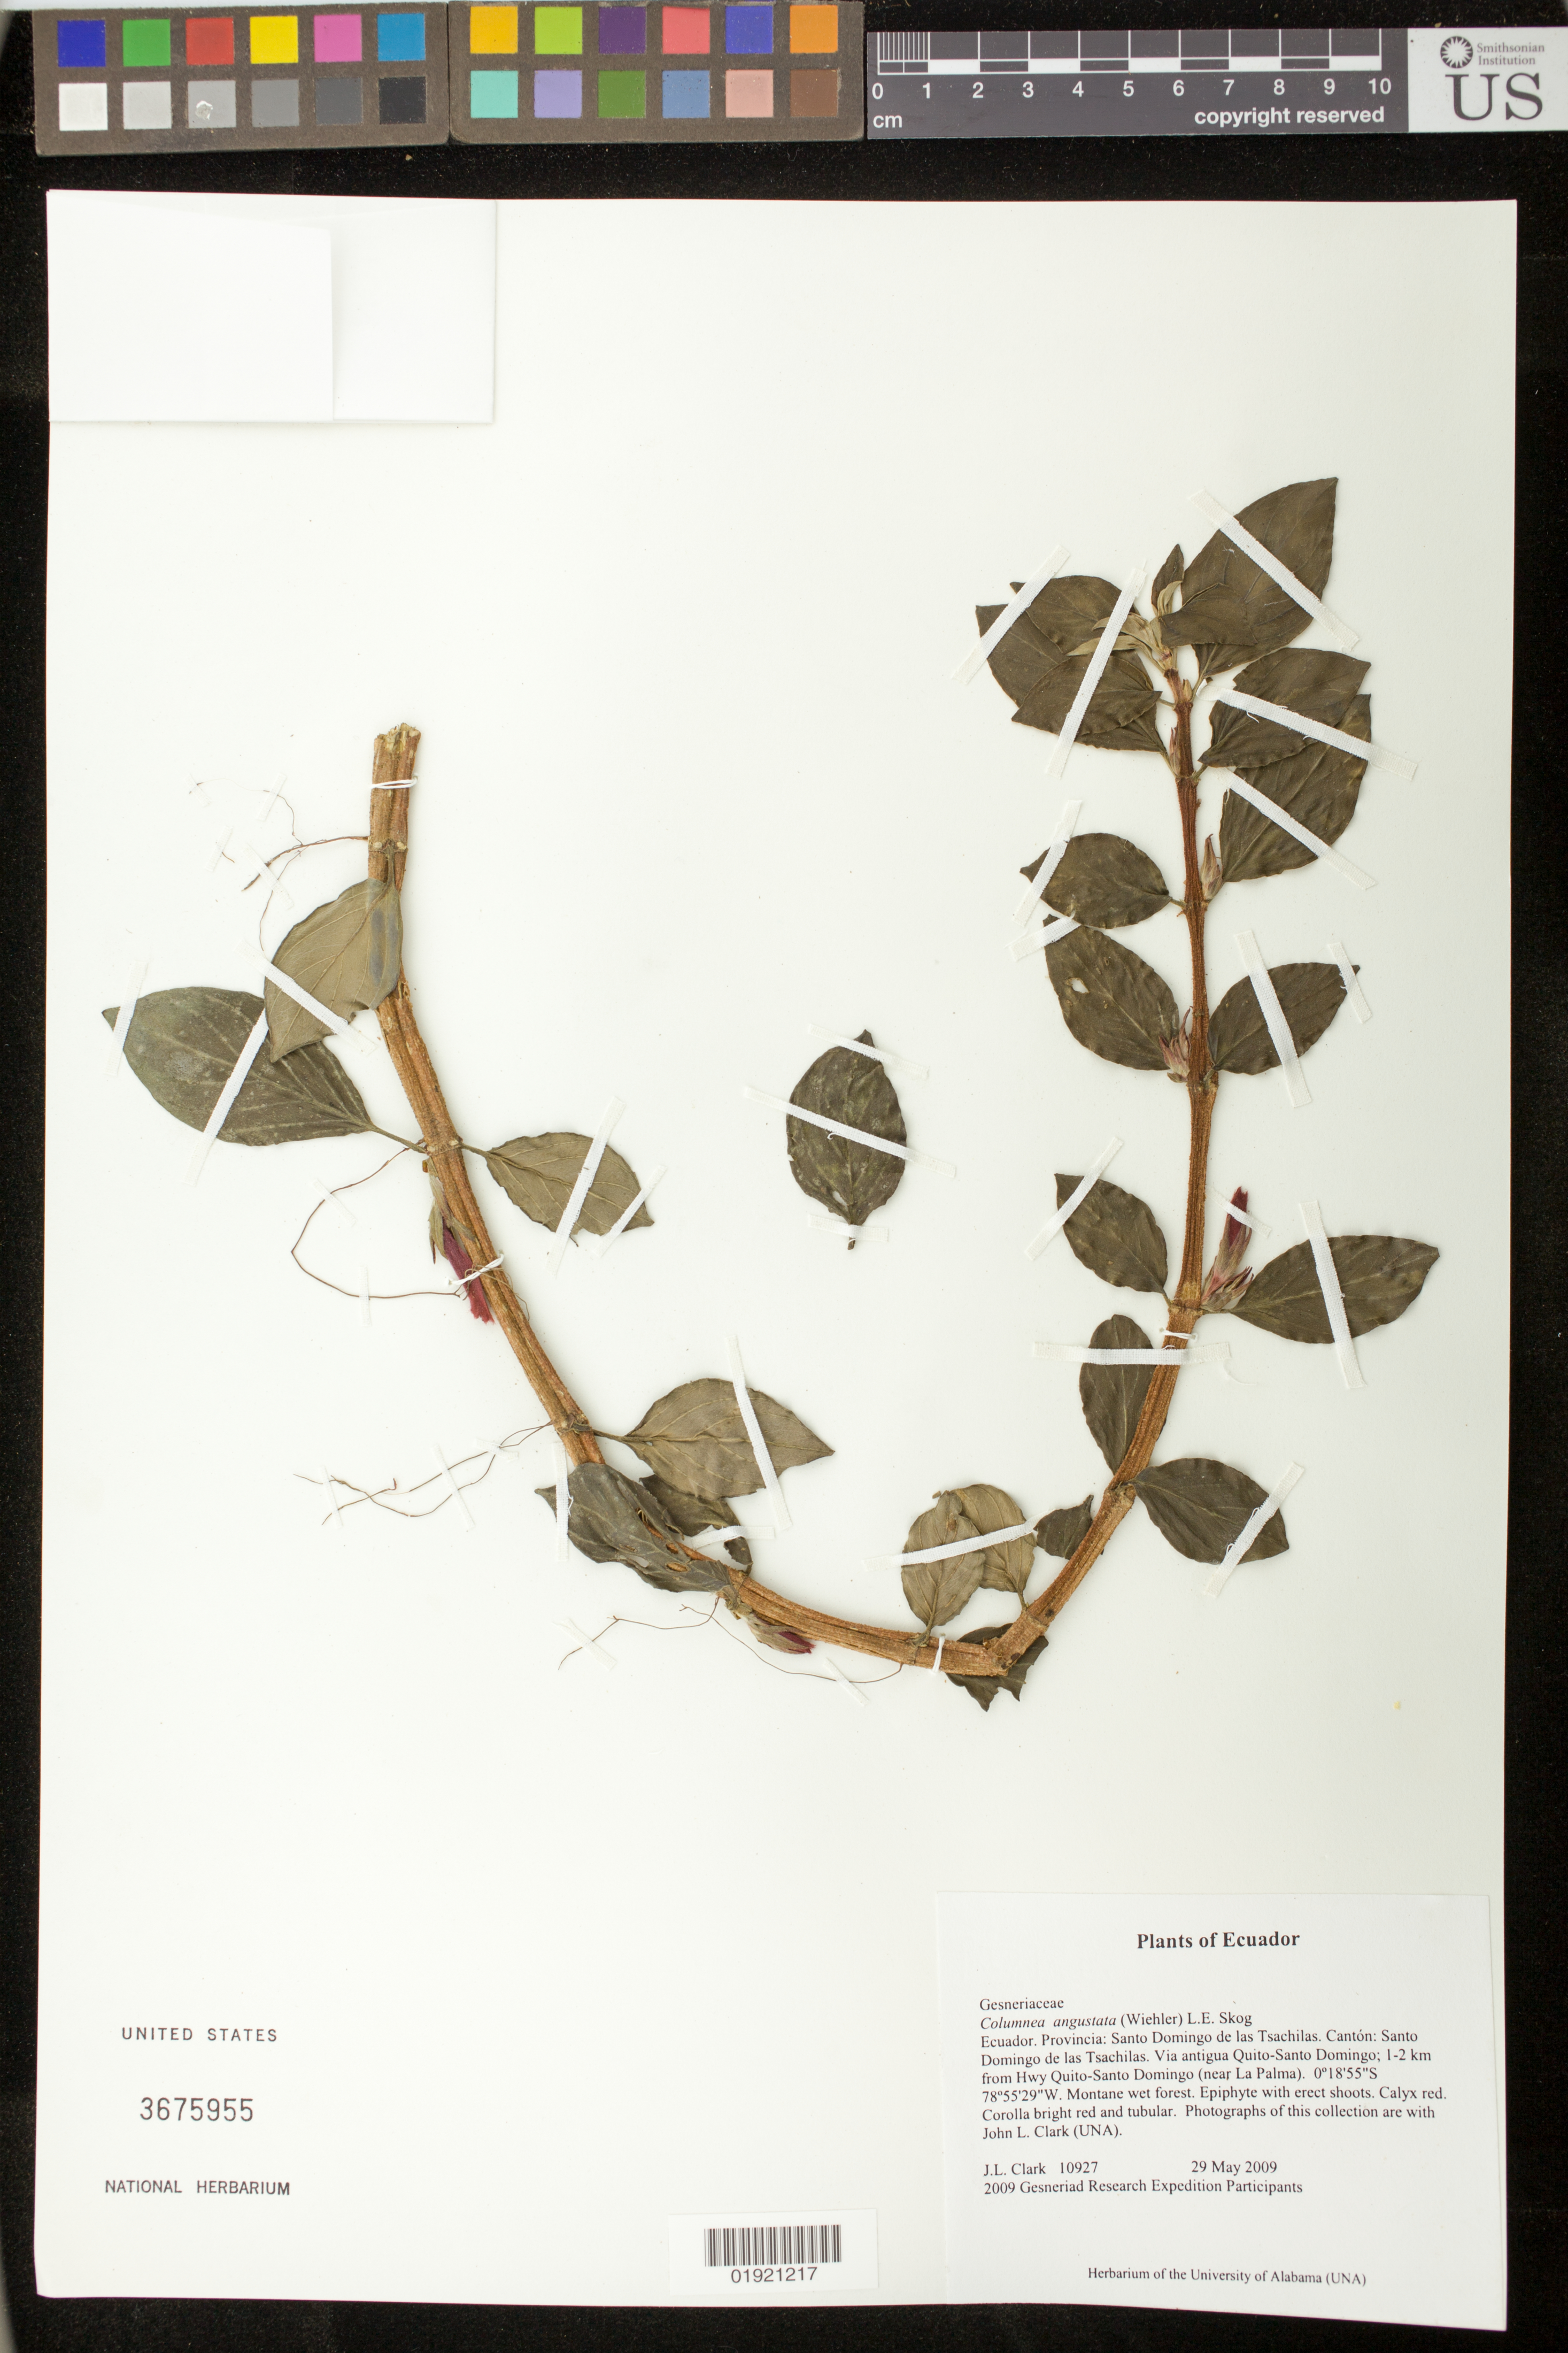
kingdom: Plantae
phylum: Tracheophyta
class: Magnoliopsida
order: Lamiales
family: Gesneriaceae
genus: Columnea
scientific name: Columnea angustata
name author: (Wiehler) L.E. Skog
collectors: J. L. Clark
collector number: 10927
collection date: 2009-05-29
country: Ecuador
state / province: Tsáchilas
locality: Canton: Santo Domingo de los Tsachilas. Via Antigua Quito-Santo Domingo; 1-2 km from Hwy Quito-Santo Domingo (near La Palma).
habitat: Montane wet forest.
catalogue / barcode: US 3675955